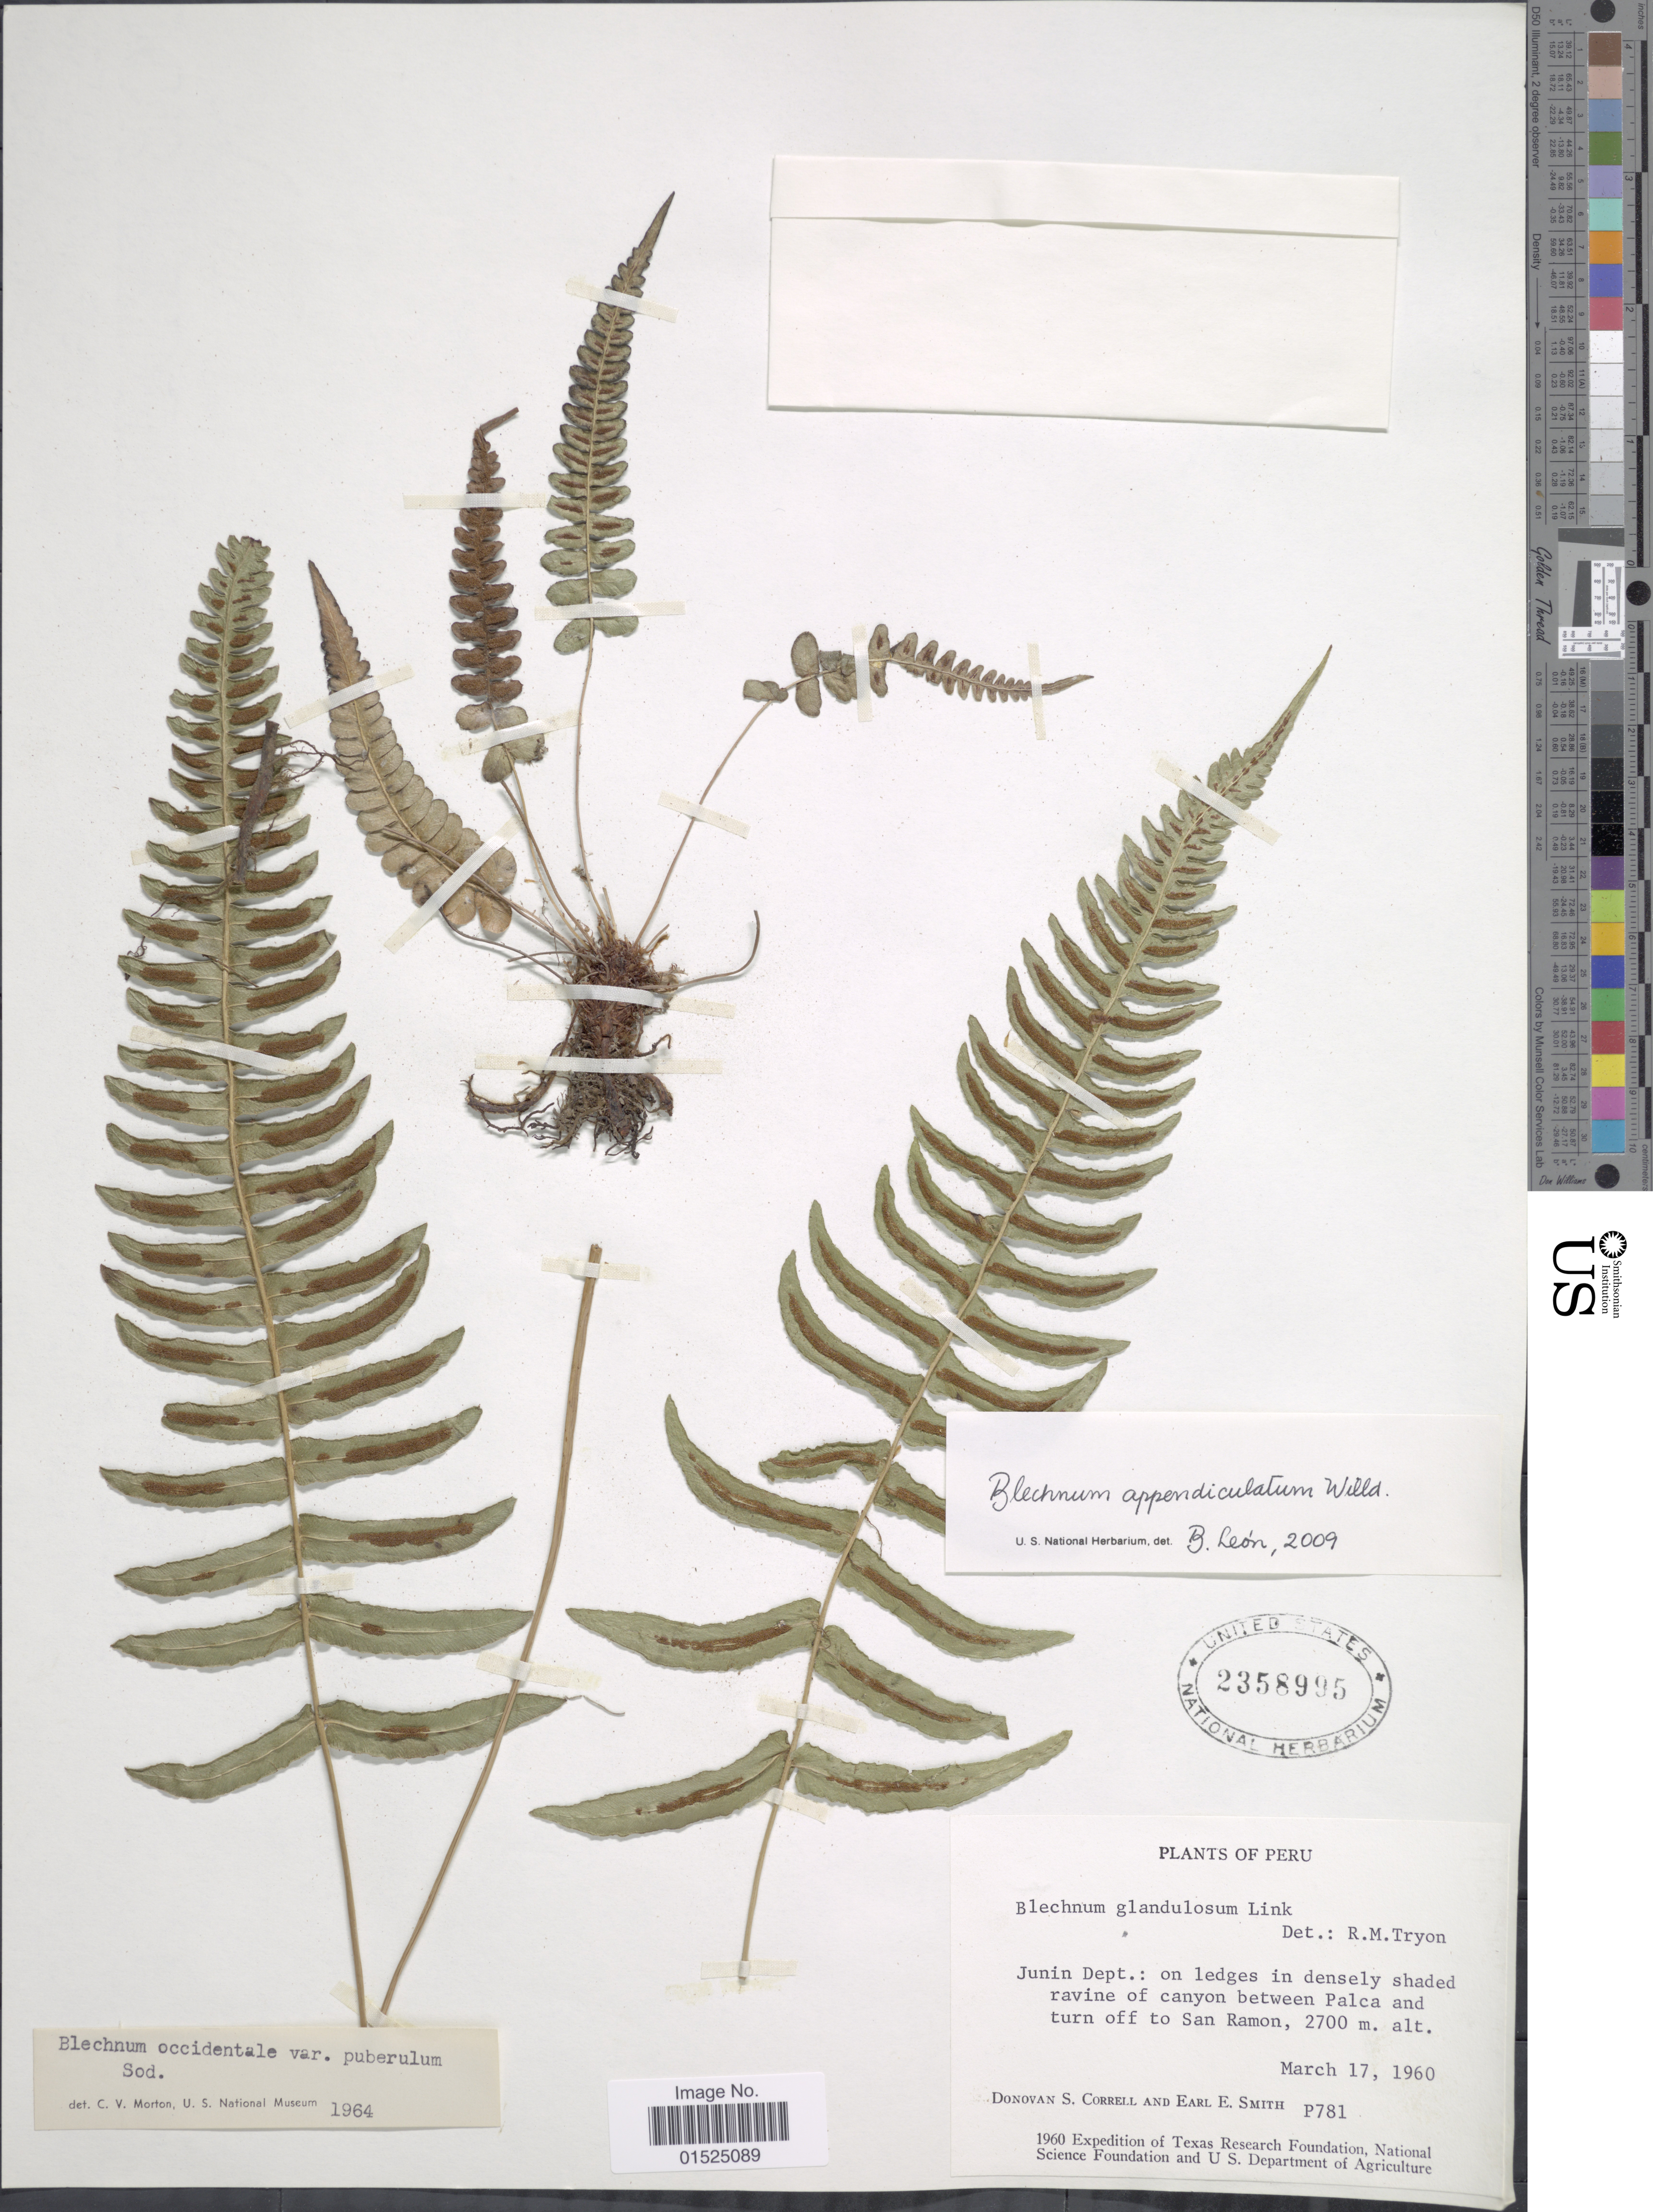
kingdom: Plantae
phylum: Tracheophyta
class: Polypodiopsida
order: Polypodiales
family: Blechnaceae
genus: Blechnum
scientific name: Blechnum appendiculatum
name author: Willd.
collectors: D. S. Correll & E. E. Smith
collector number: P781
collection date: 1960-03-17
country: Peru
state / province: Junín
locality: On ledges in densely shaded ravine of canyon between Palca and turn off to San Ramon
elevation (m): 2700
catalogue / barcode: US 2358995